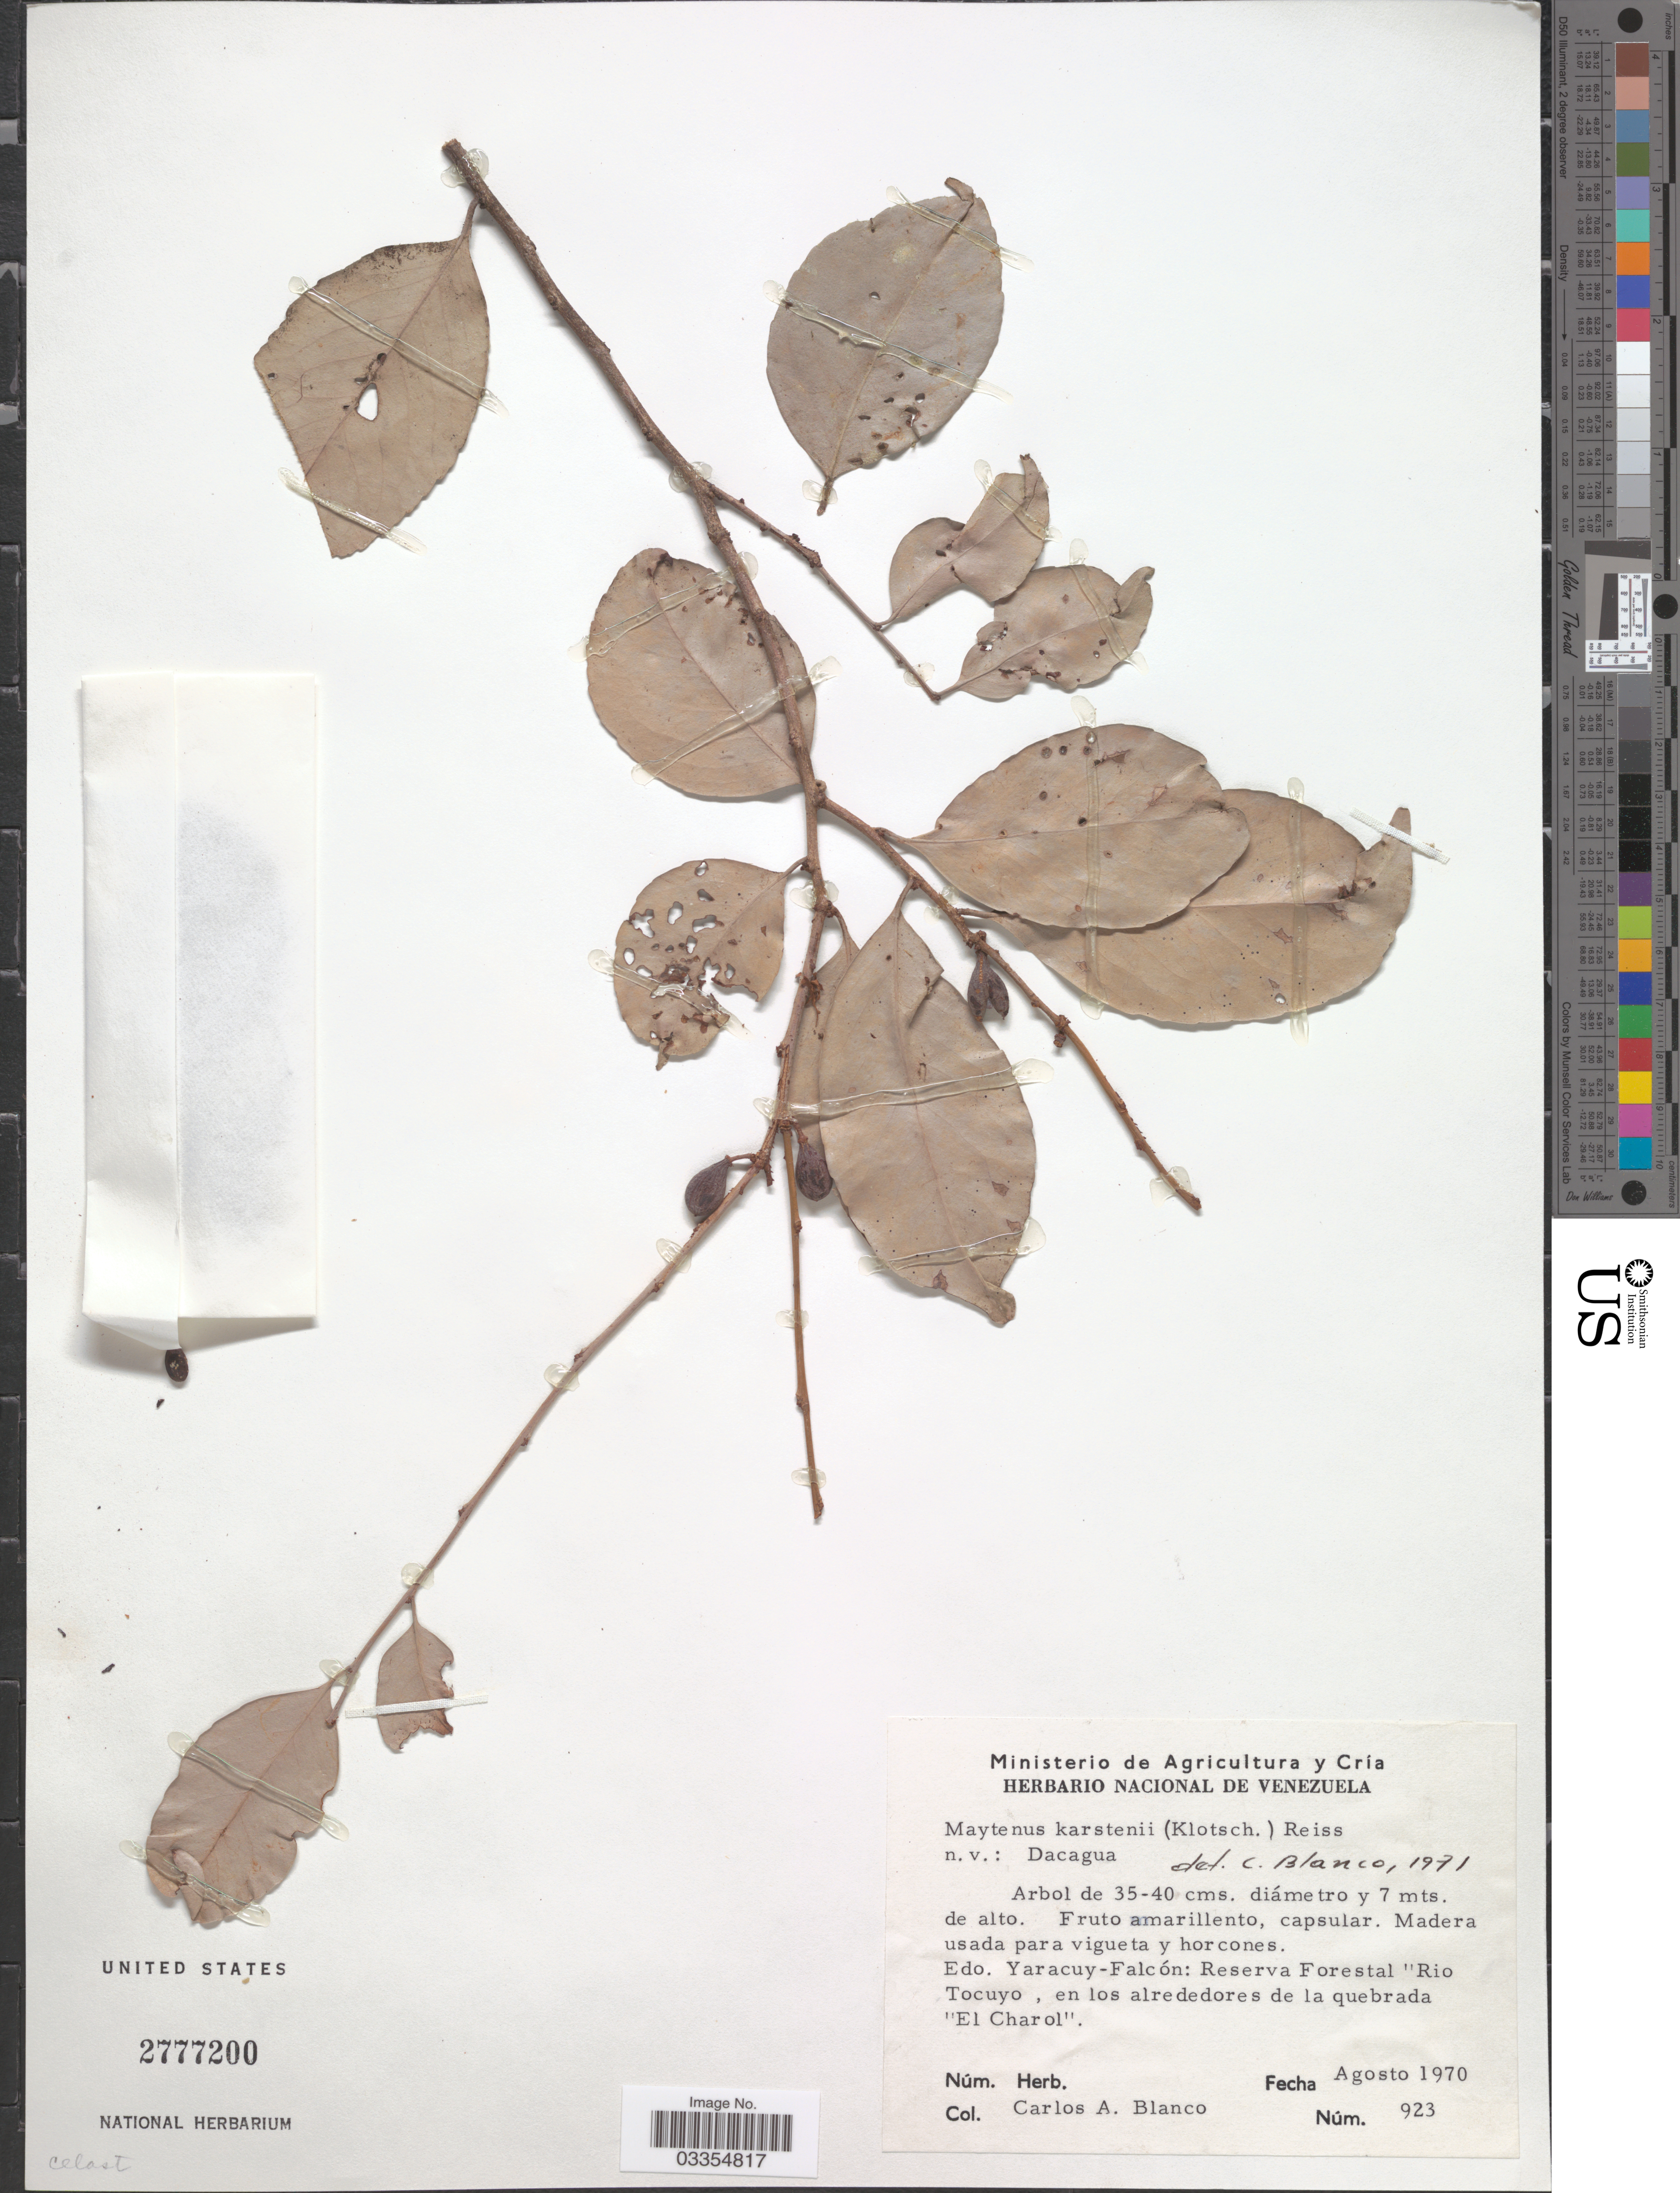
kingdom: Plantae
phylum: Tracheophyta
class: Magnoliopsida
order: Celastrales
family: Celastraceae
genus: Maytenus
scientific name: Maytenus karstenii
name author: Reissek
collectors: C. A. Blanco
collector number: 923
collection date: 1970-08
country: Venezuela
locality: Edo. Yaracuy-Falcón: Reserva Forestal Rio Tocuyo, en los alrededores de la quebrada "El Charol".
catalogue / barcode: US 2777200